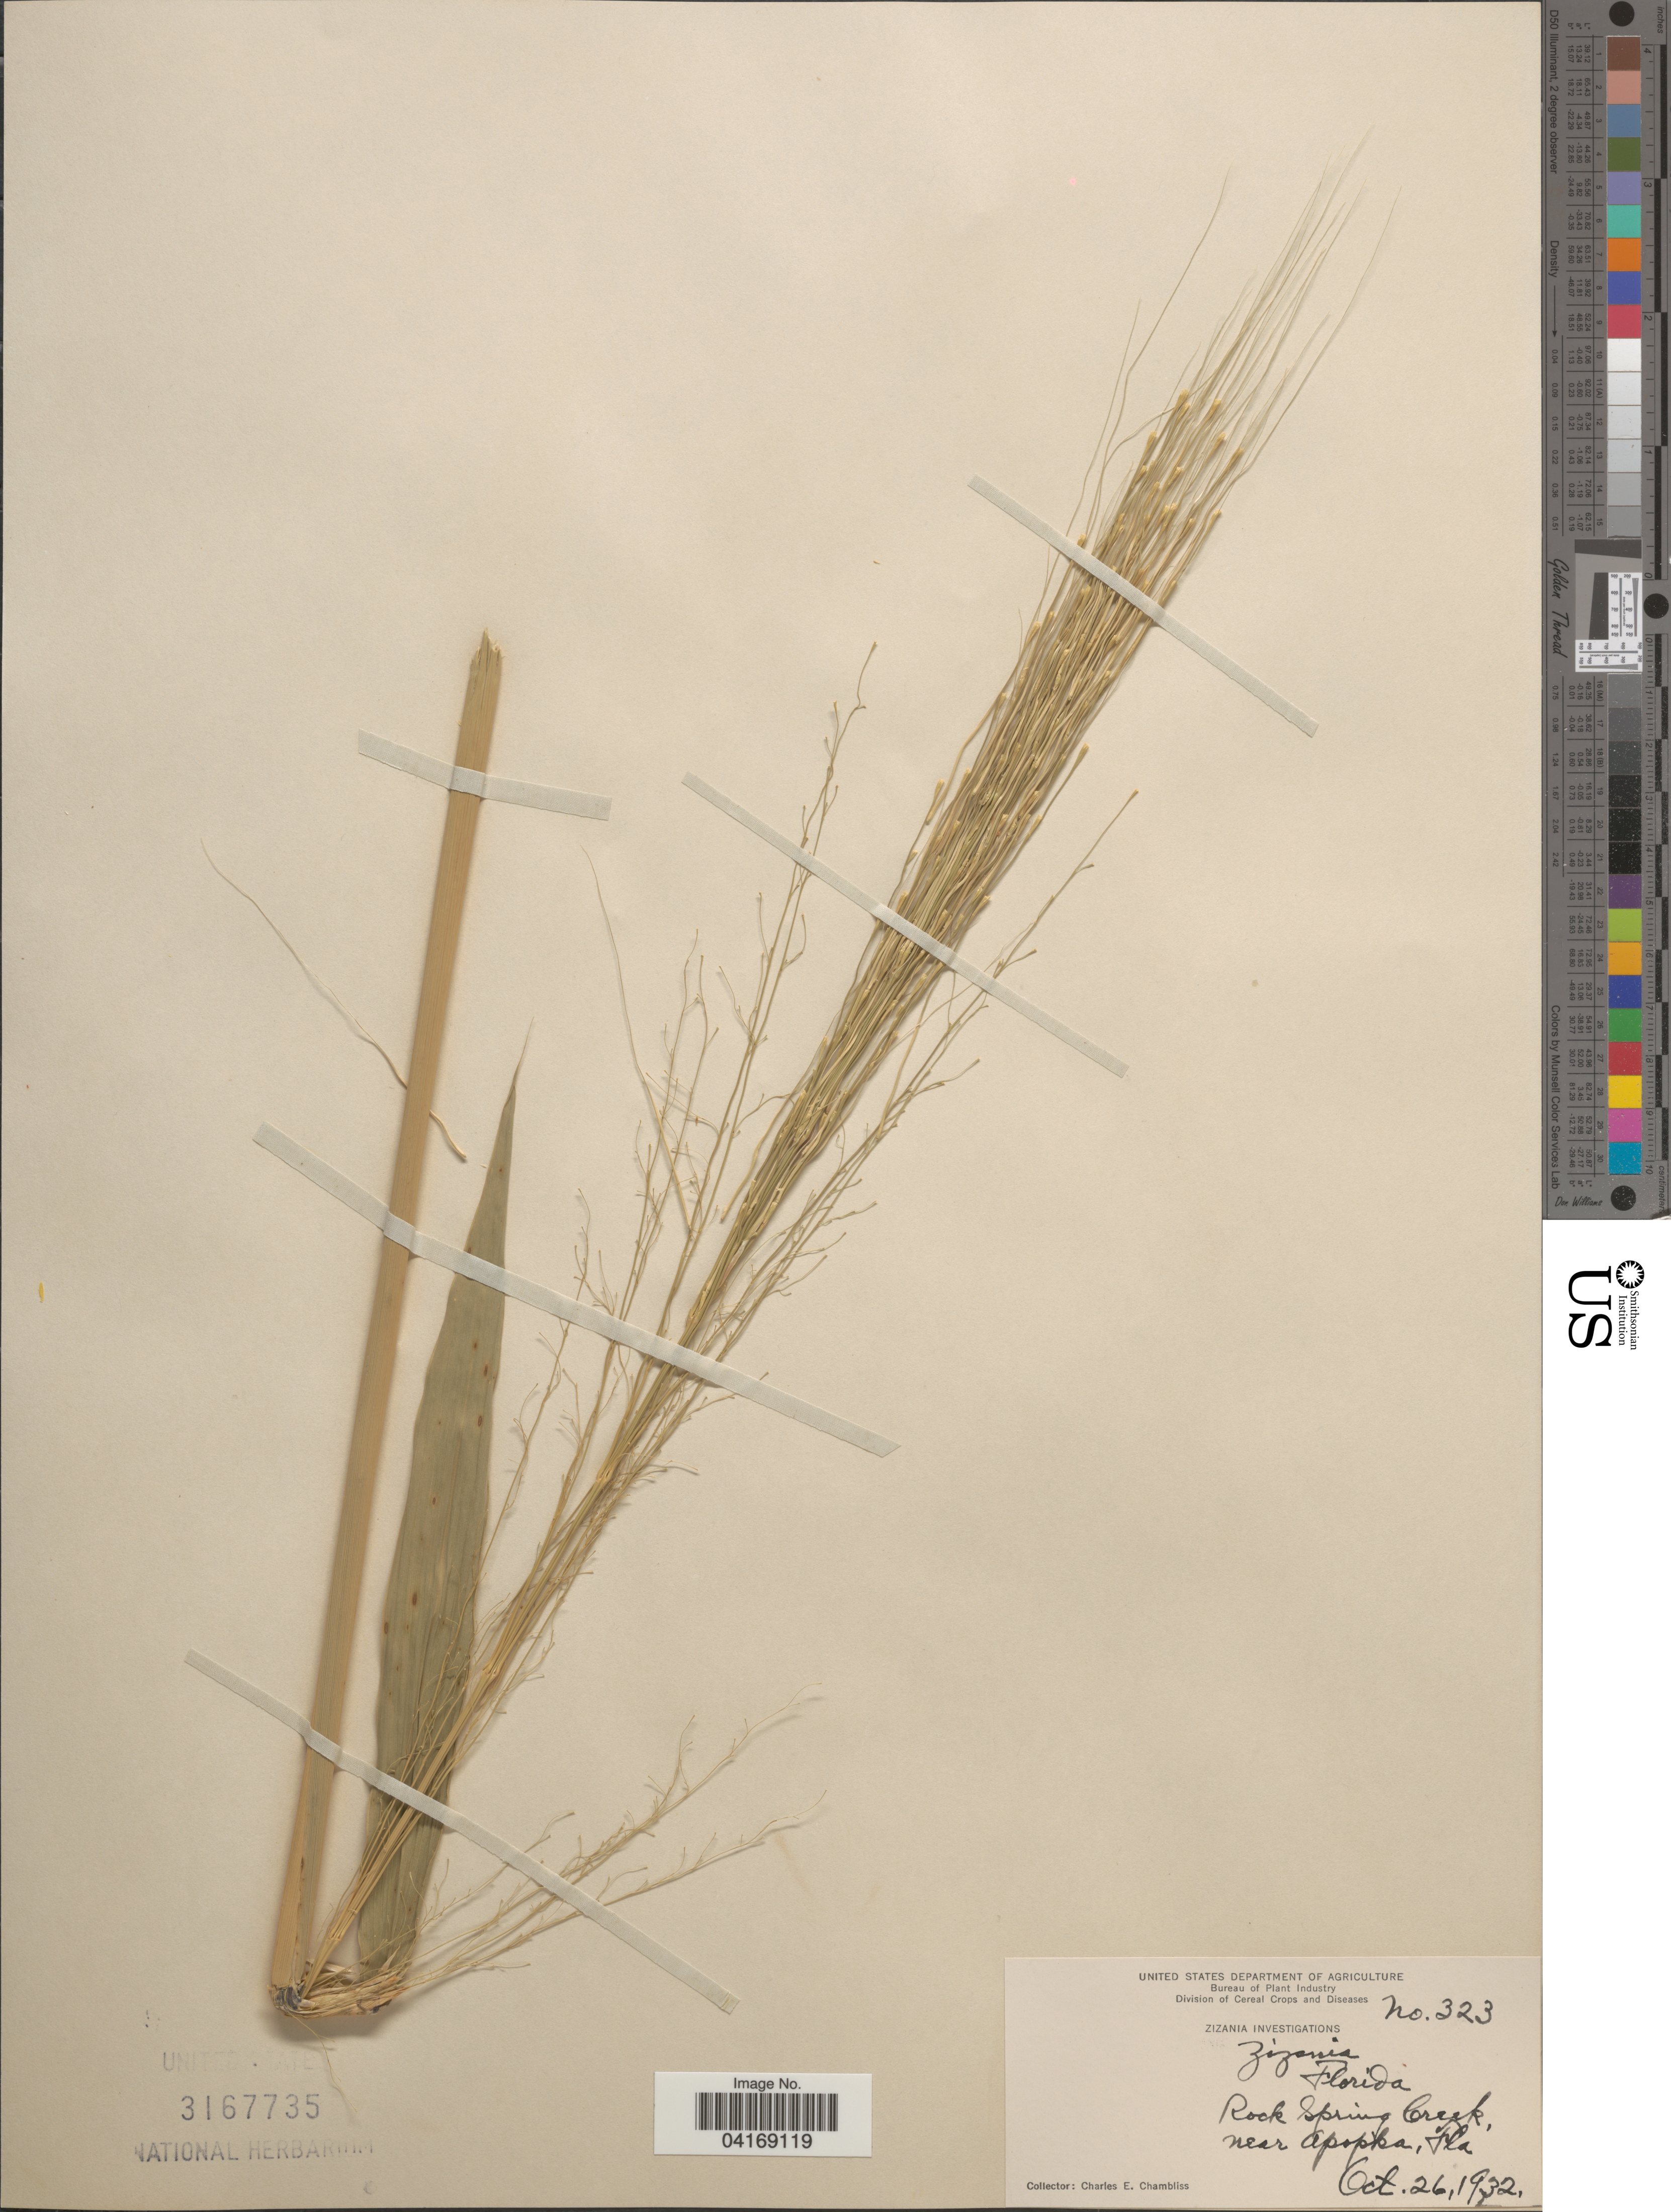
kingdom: Plantae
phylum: Tracheophyta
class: Liliopsida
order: Poales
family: Poaceae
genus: Zizania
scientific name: Zizania sp.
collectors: C. Chambliss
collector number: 323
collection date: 1932-10-26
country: United States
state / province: Florida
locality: Rock Spring Creek, near Apopka.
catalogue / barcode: US 3167735